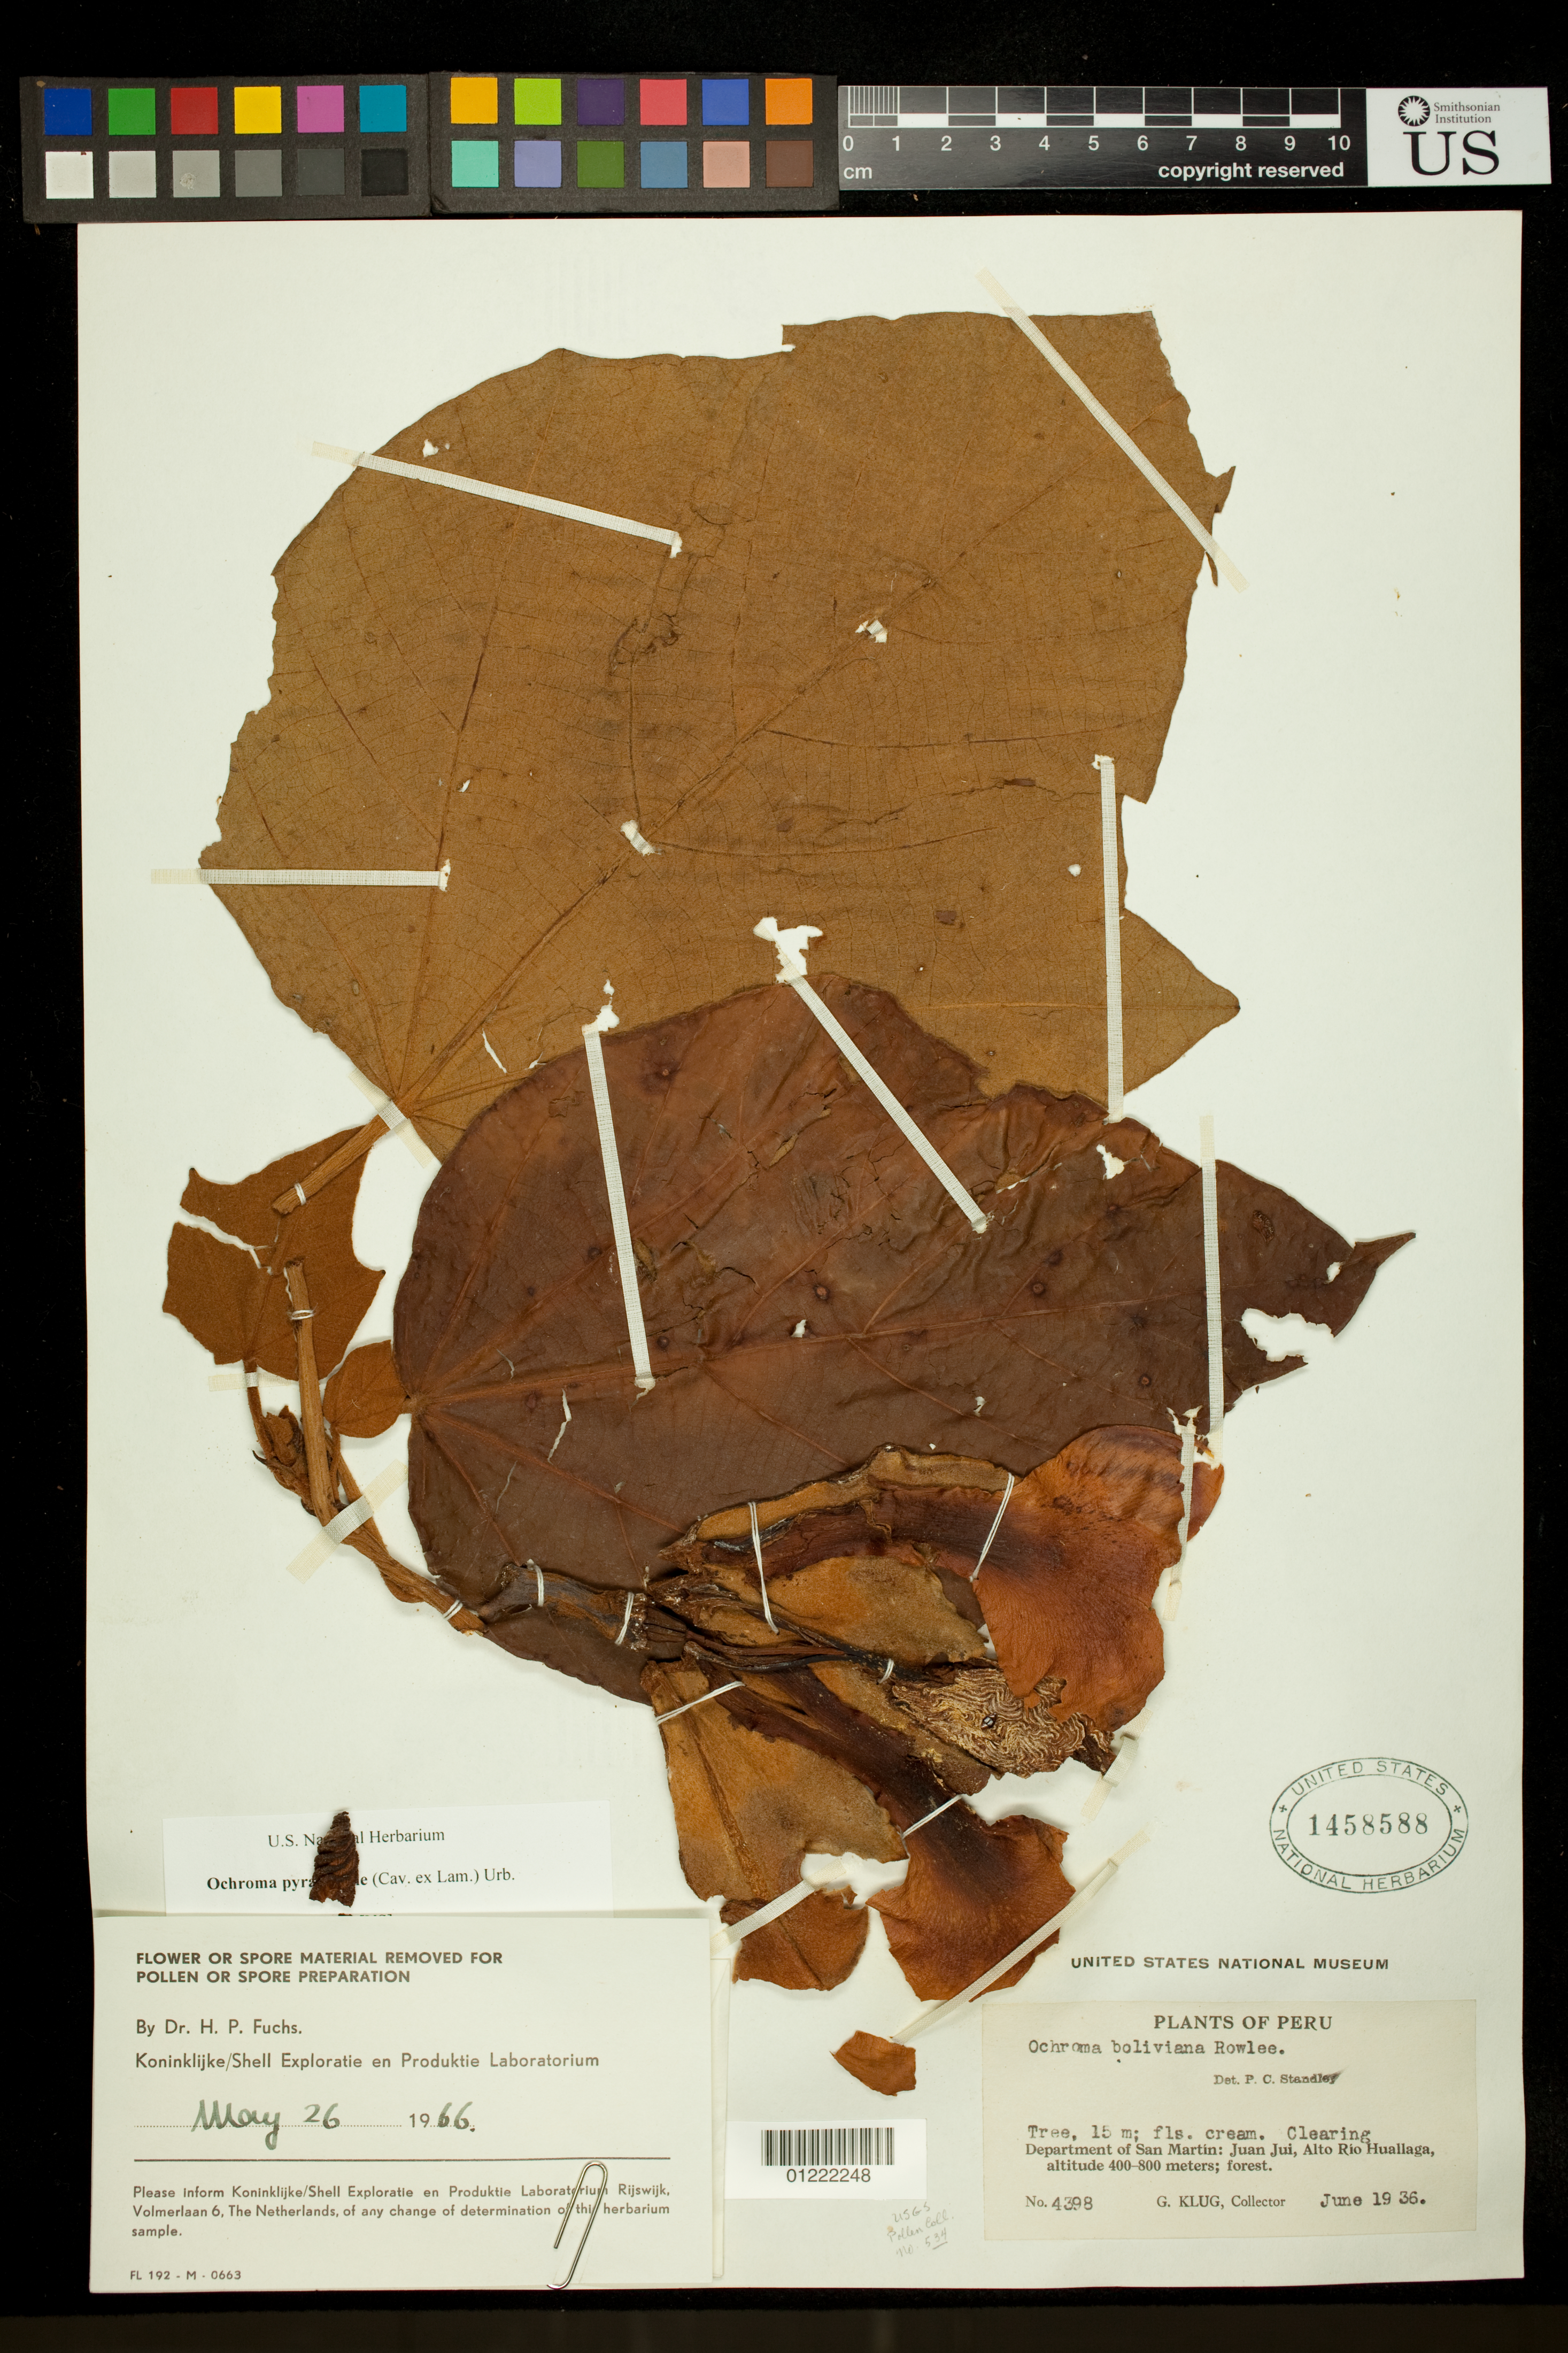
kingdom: Plantae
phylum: Tracheophyta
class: Magnoliopsida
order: Malvales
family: Malvaceae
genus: Ochroma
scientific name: Ochroma pyramidale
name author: (Cav. ex Lam.) Urb.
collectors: G. Klug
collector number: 4398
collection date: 1936-06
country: Peru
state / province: San Martín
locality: Juan Jui, Alto Rio Huallaga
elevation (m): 400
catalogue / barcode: US 1458588